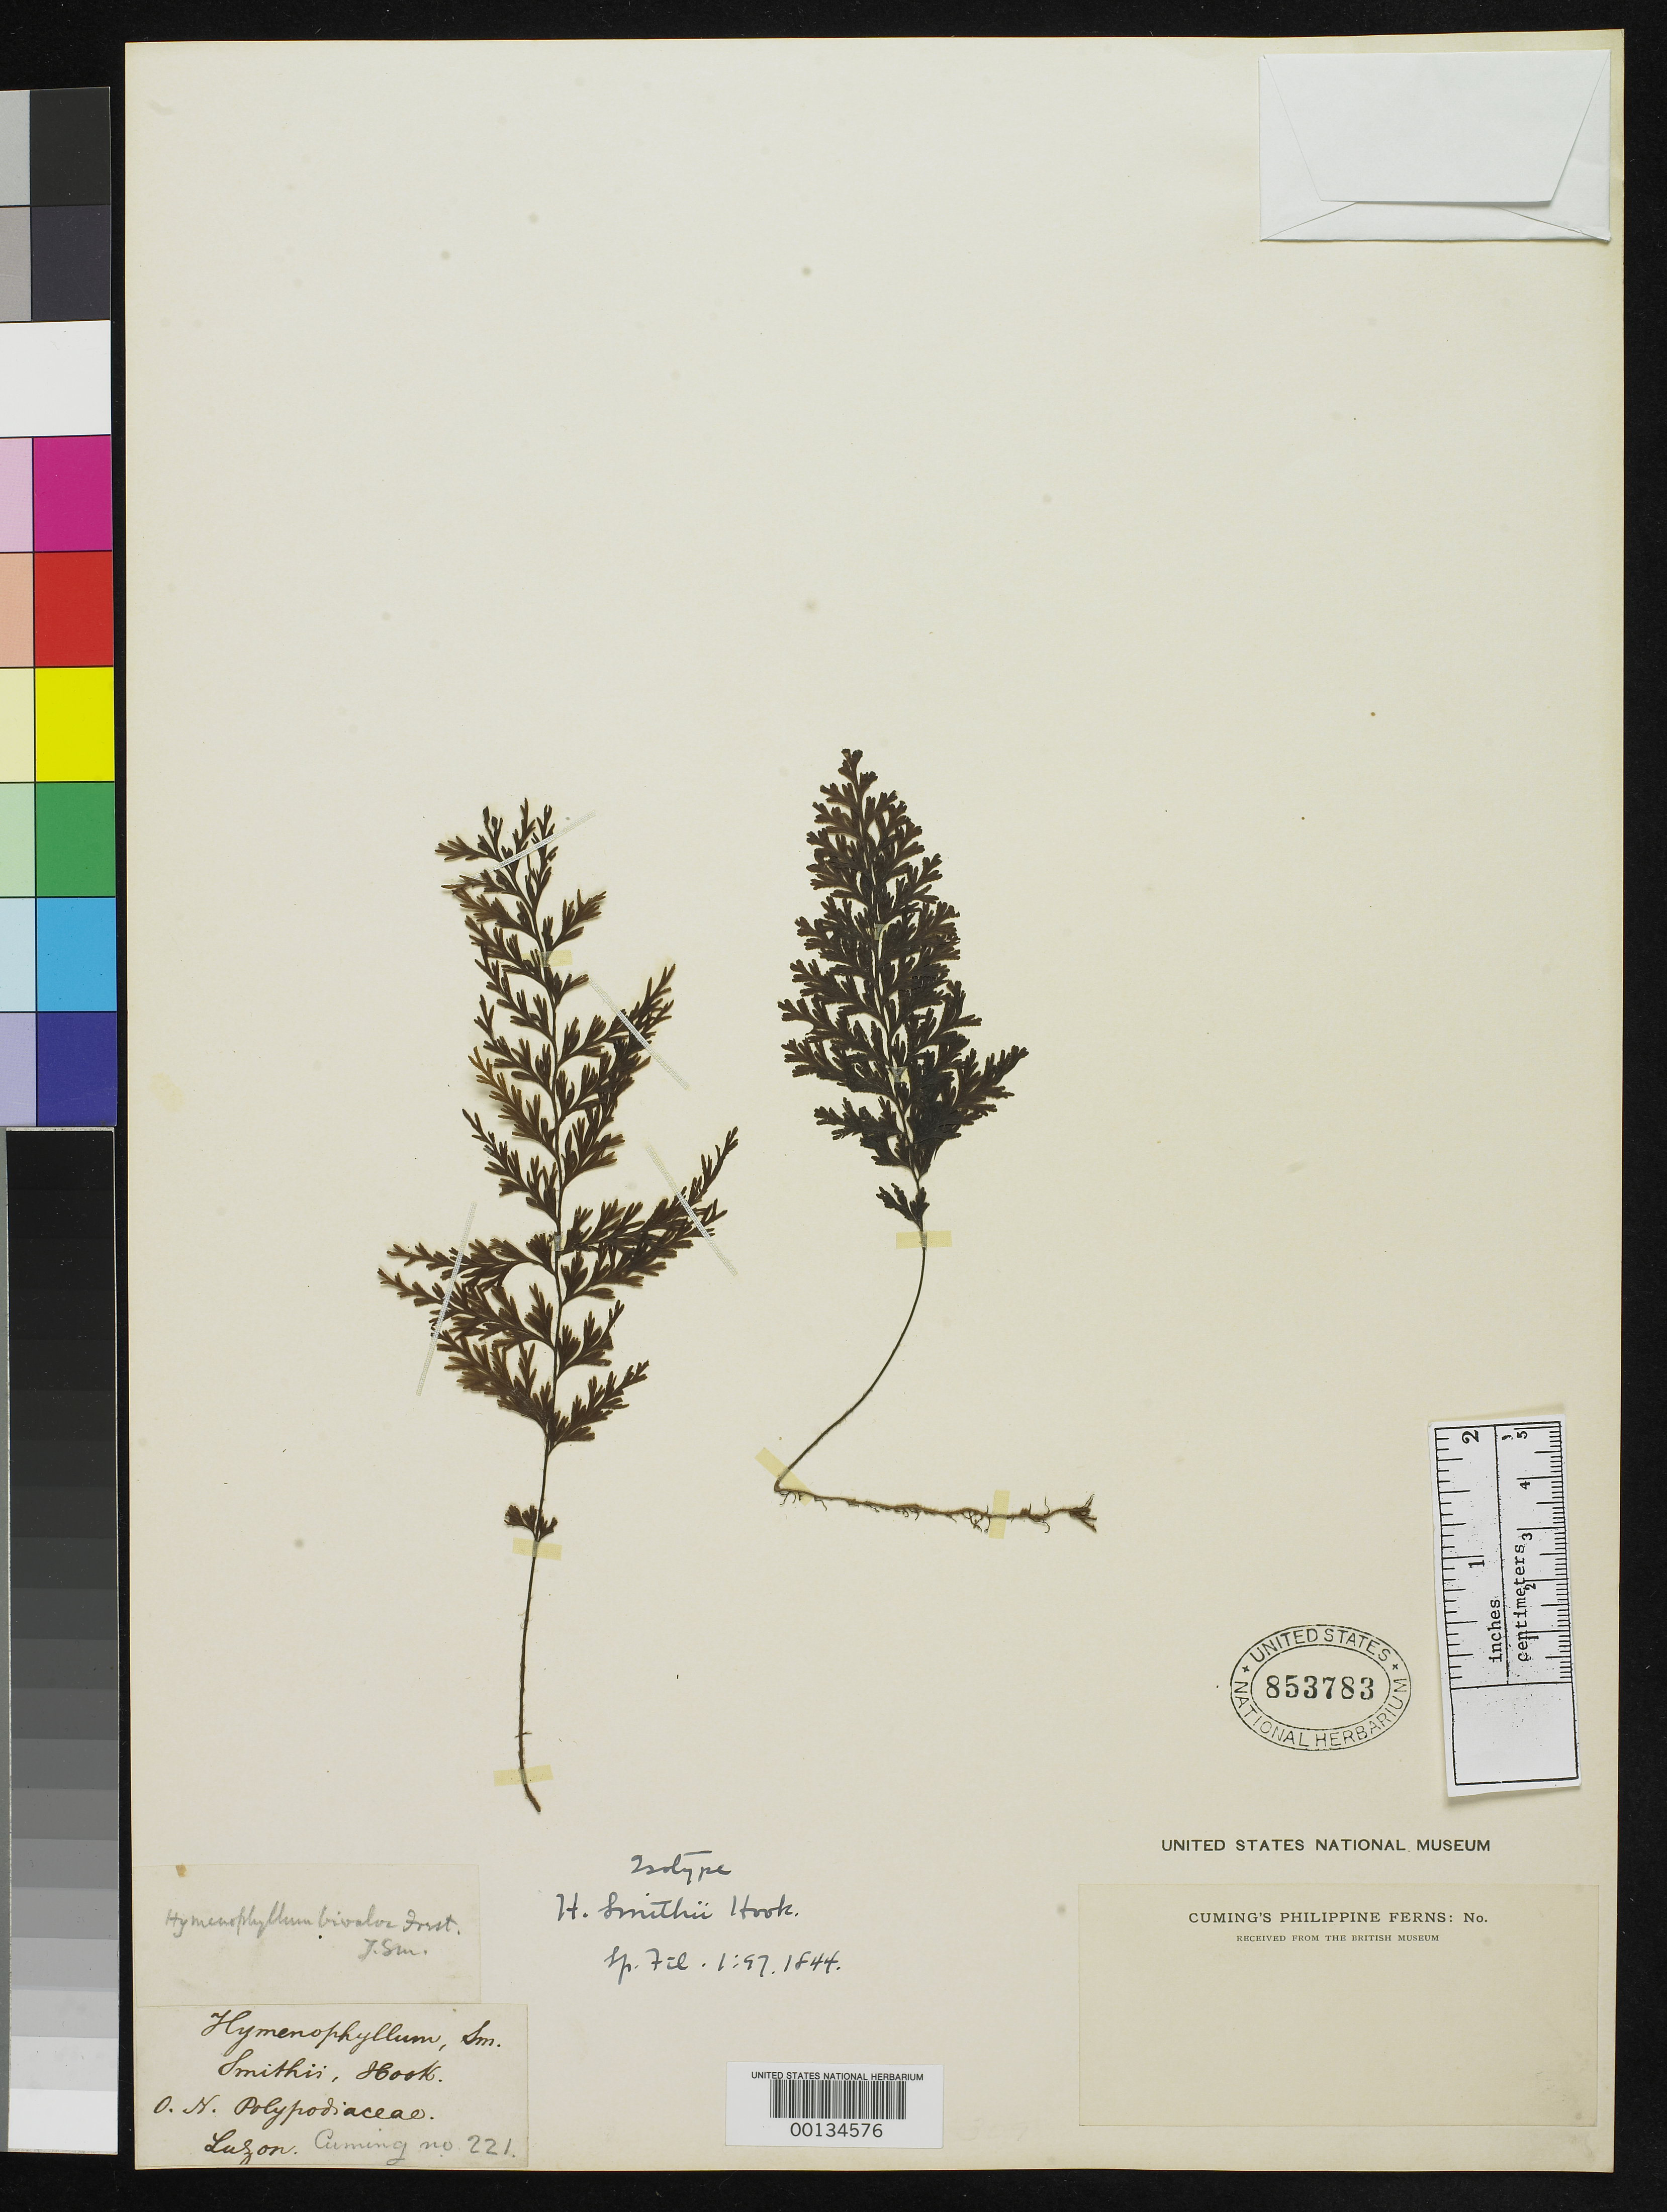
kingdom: Plantae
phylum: Tracheophyta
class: Polypodiopsida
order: Hymenophyllales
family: Hymenophyllaceae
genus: Hymenophyllum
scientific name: Hymenophyllum smithii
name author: Hook.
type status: Type Collection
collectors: H. Cuming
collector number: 221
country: Philippines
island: Luzon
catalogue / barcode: US 853783